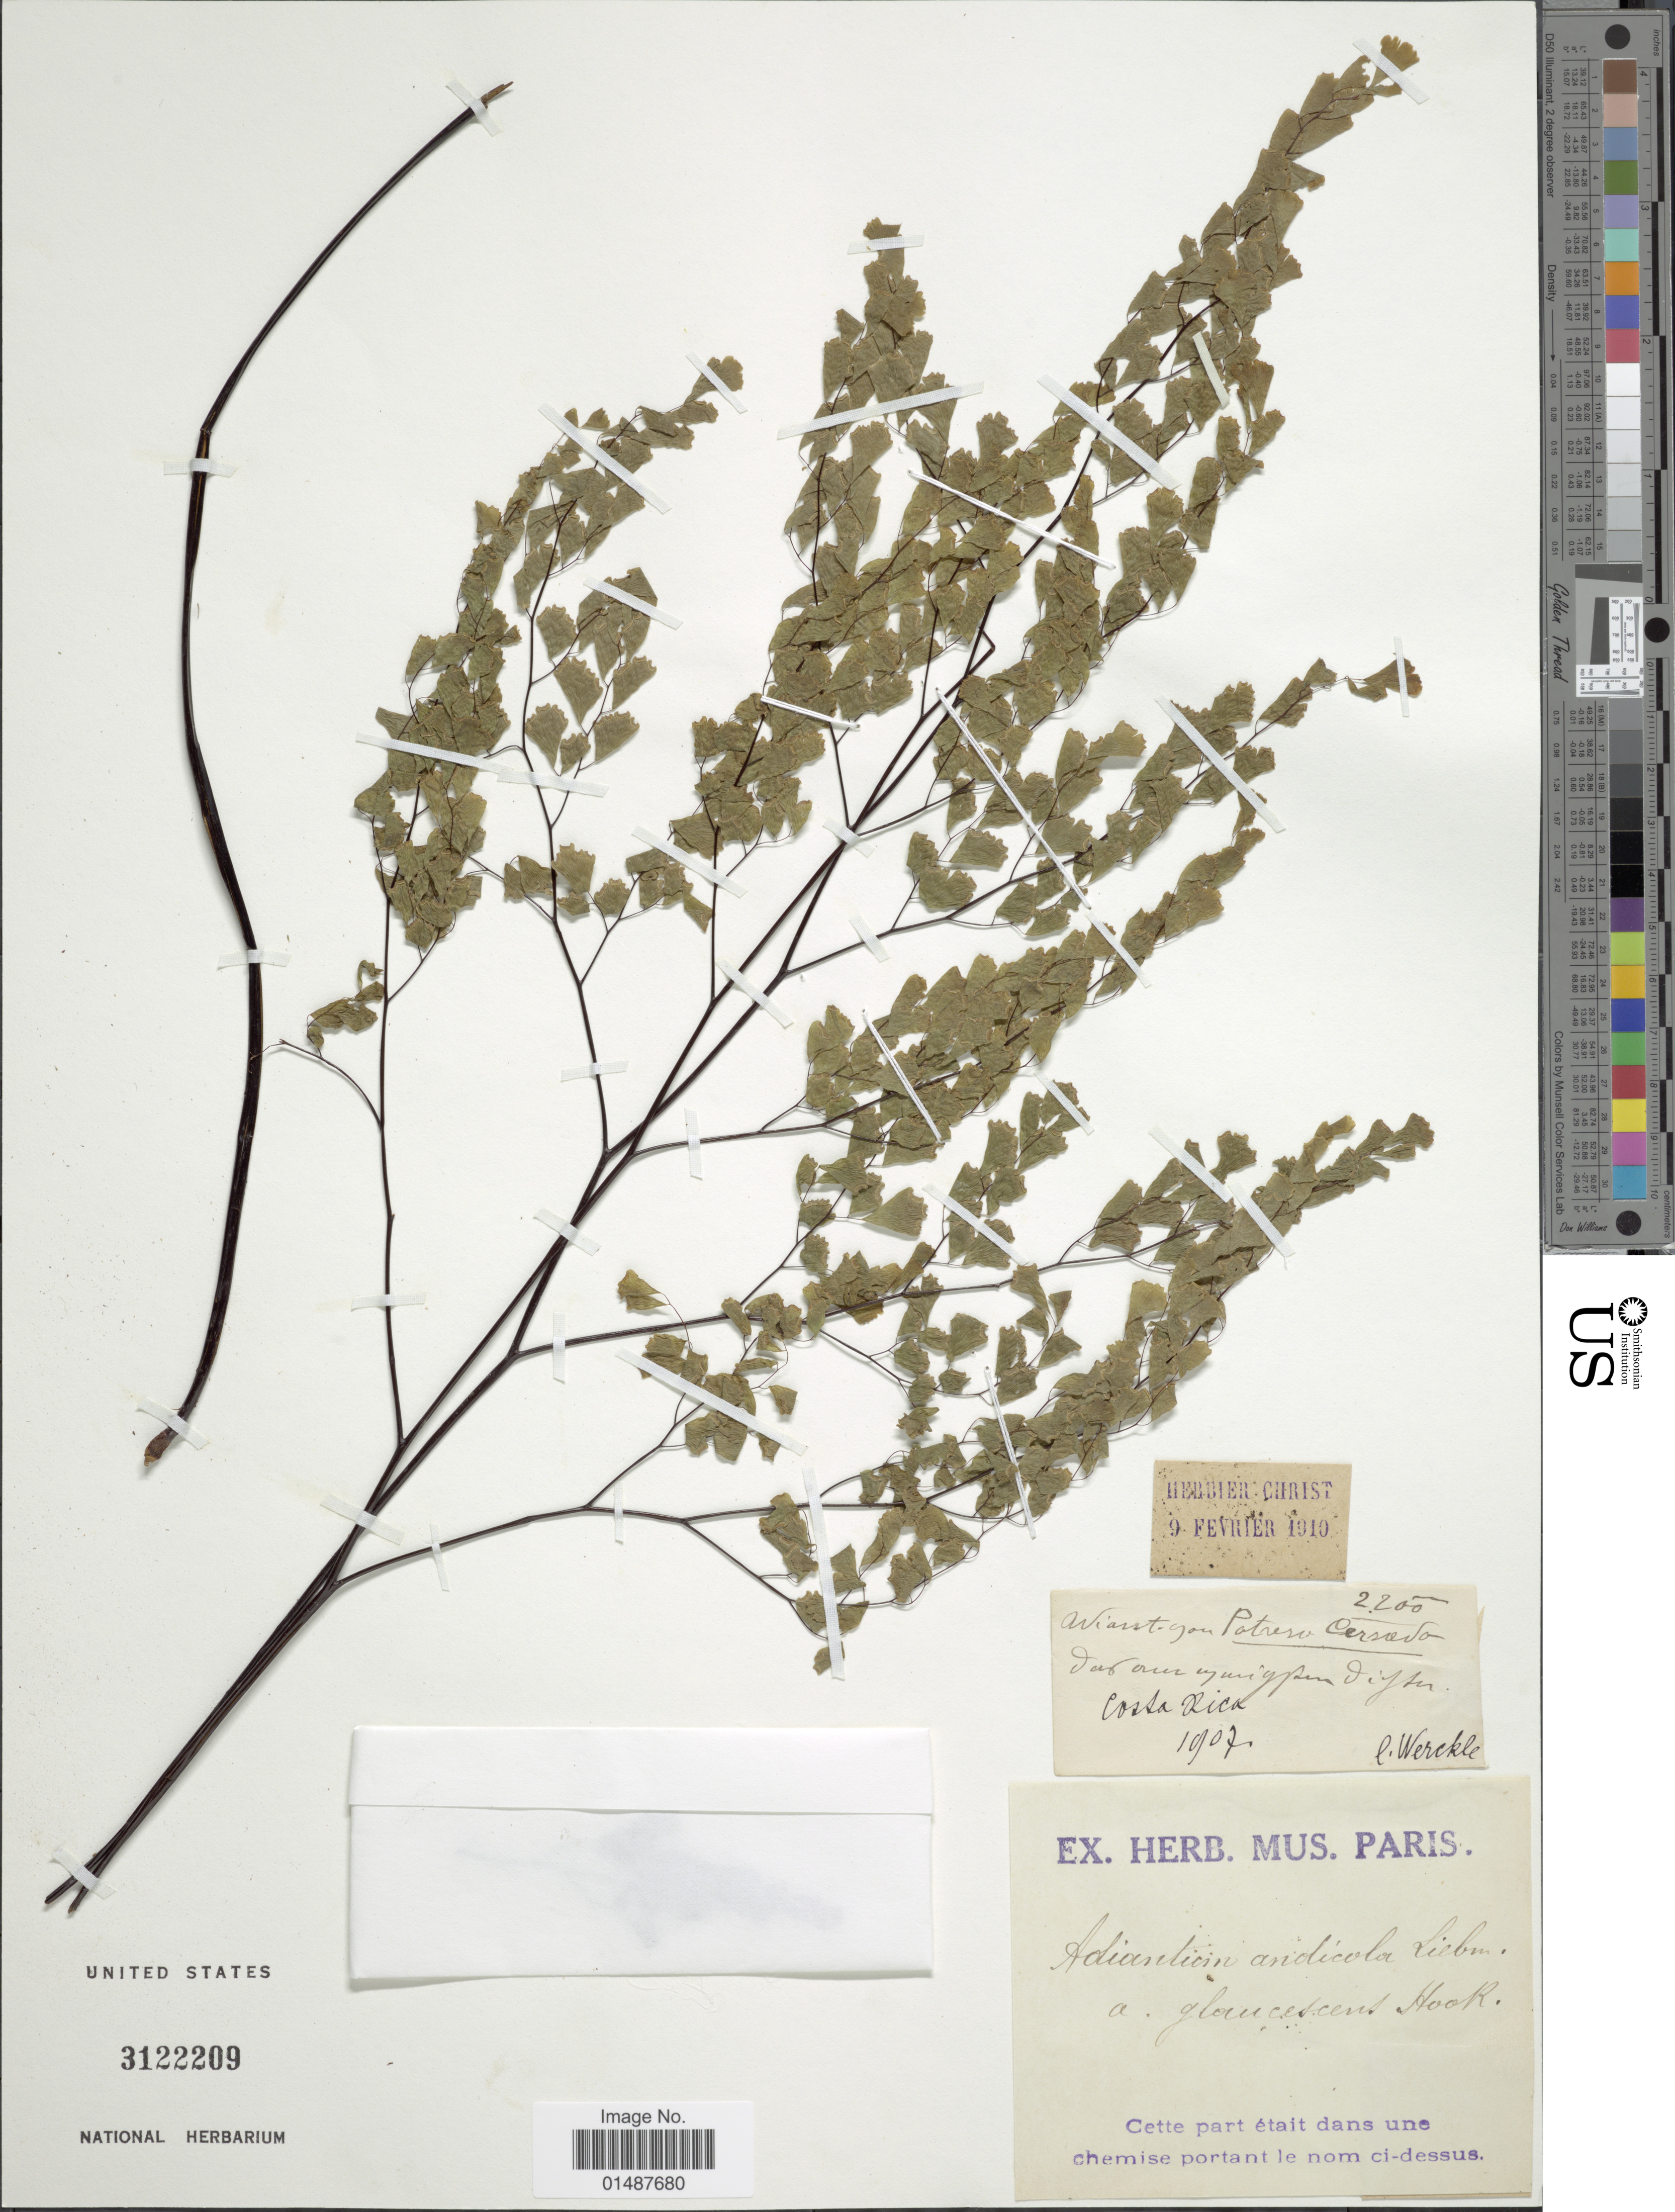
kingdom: Plantae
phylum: Tracheophyta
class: Polypodiopsida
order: Polypodiales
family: Pteridaceae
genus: Adiantum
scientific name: Adiantum andicola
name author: Liebm.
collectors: C. C Wercklé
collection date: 1907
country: Costa Rica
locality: Potrero Cerrado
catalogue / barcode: US 3122209